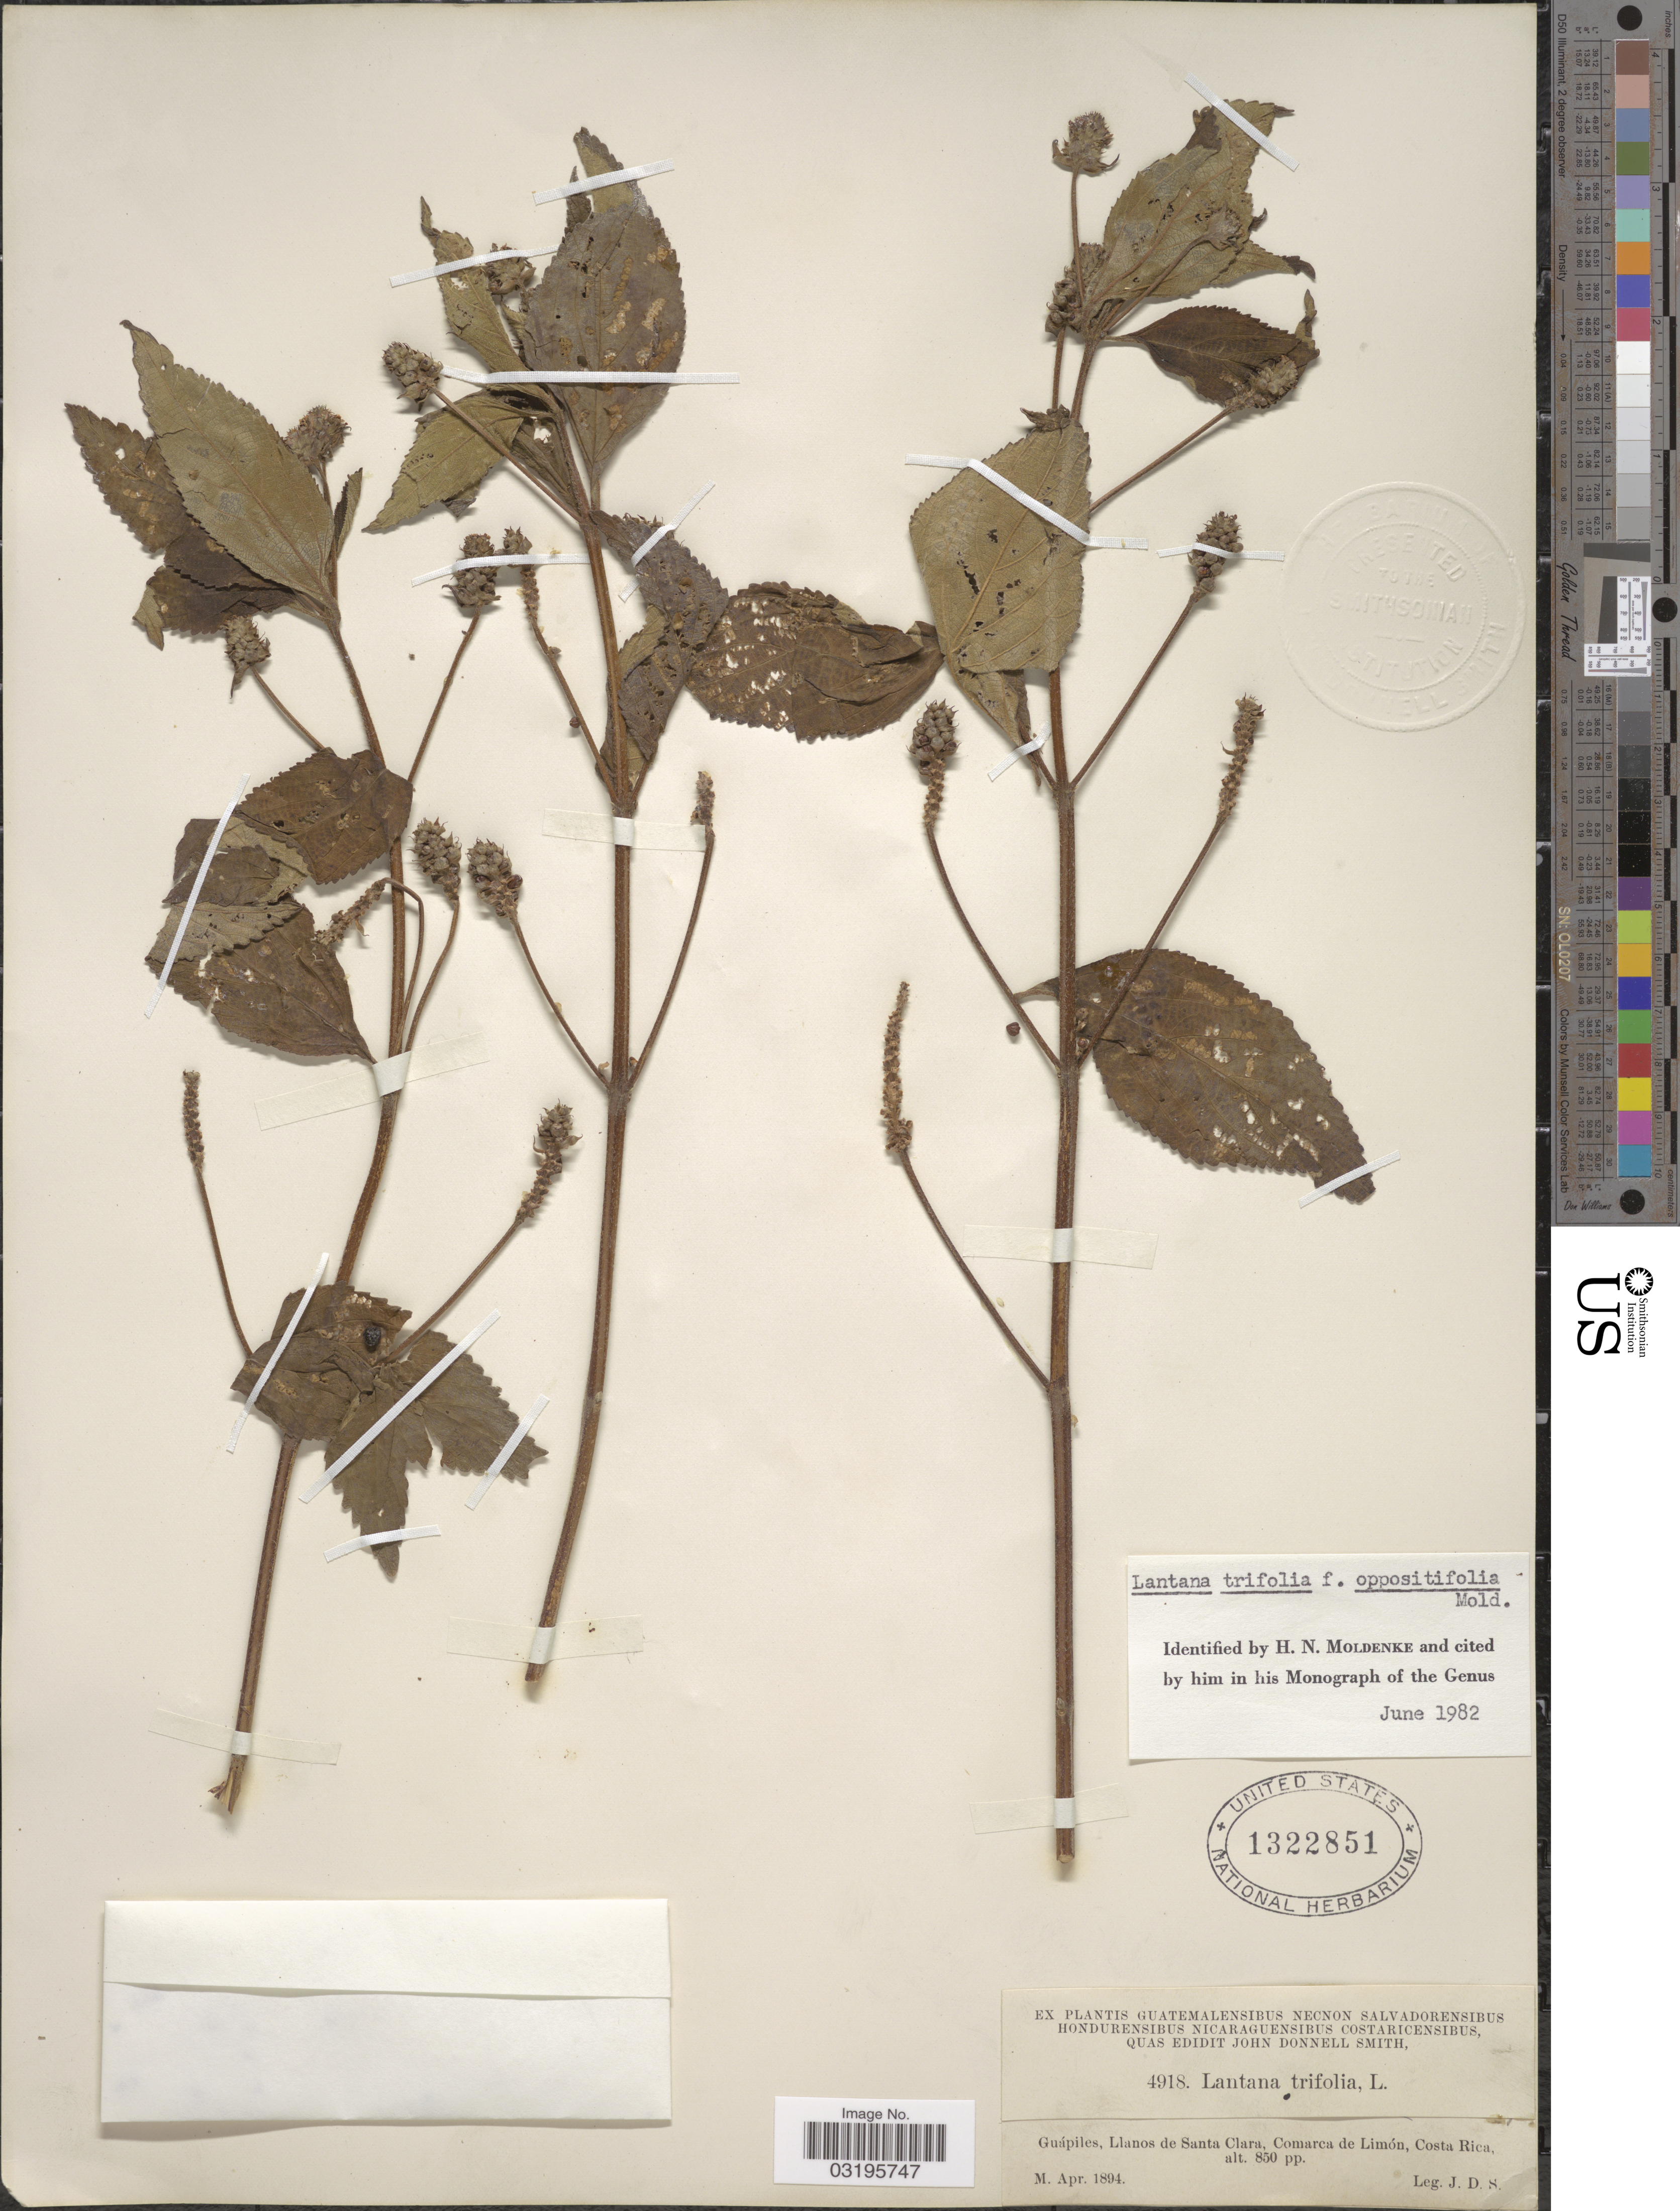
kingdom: Plantae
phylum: Tracheophyta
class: Magnoliopsida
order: Lamiales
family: Verbenaceae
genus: Lantana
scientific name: Lantana trifolia f. oppositifolia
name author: Moldenke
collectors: J. Donnell Smith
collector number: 4918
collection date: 1894-04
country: Costa Rica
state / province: Limón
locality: Guápiles, Llanos de Santa Clara, Comarca de Limón.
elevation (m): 259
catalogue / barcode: US 1322851